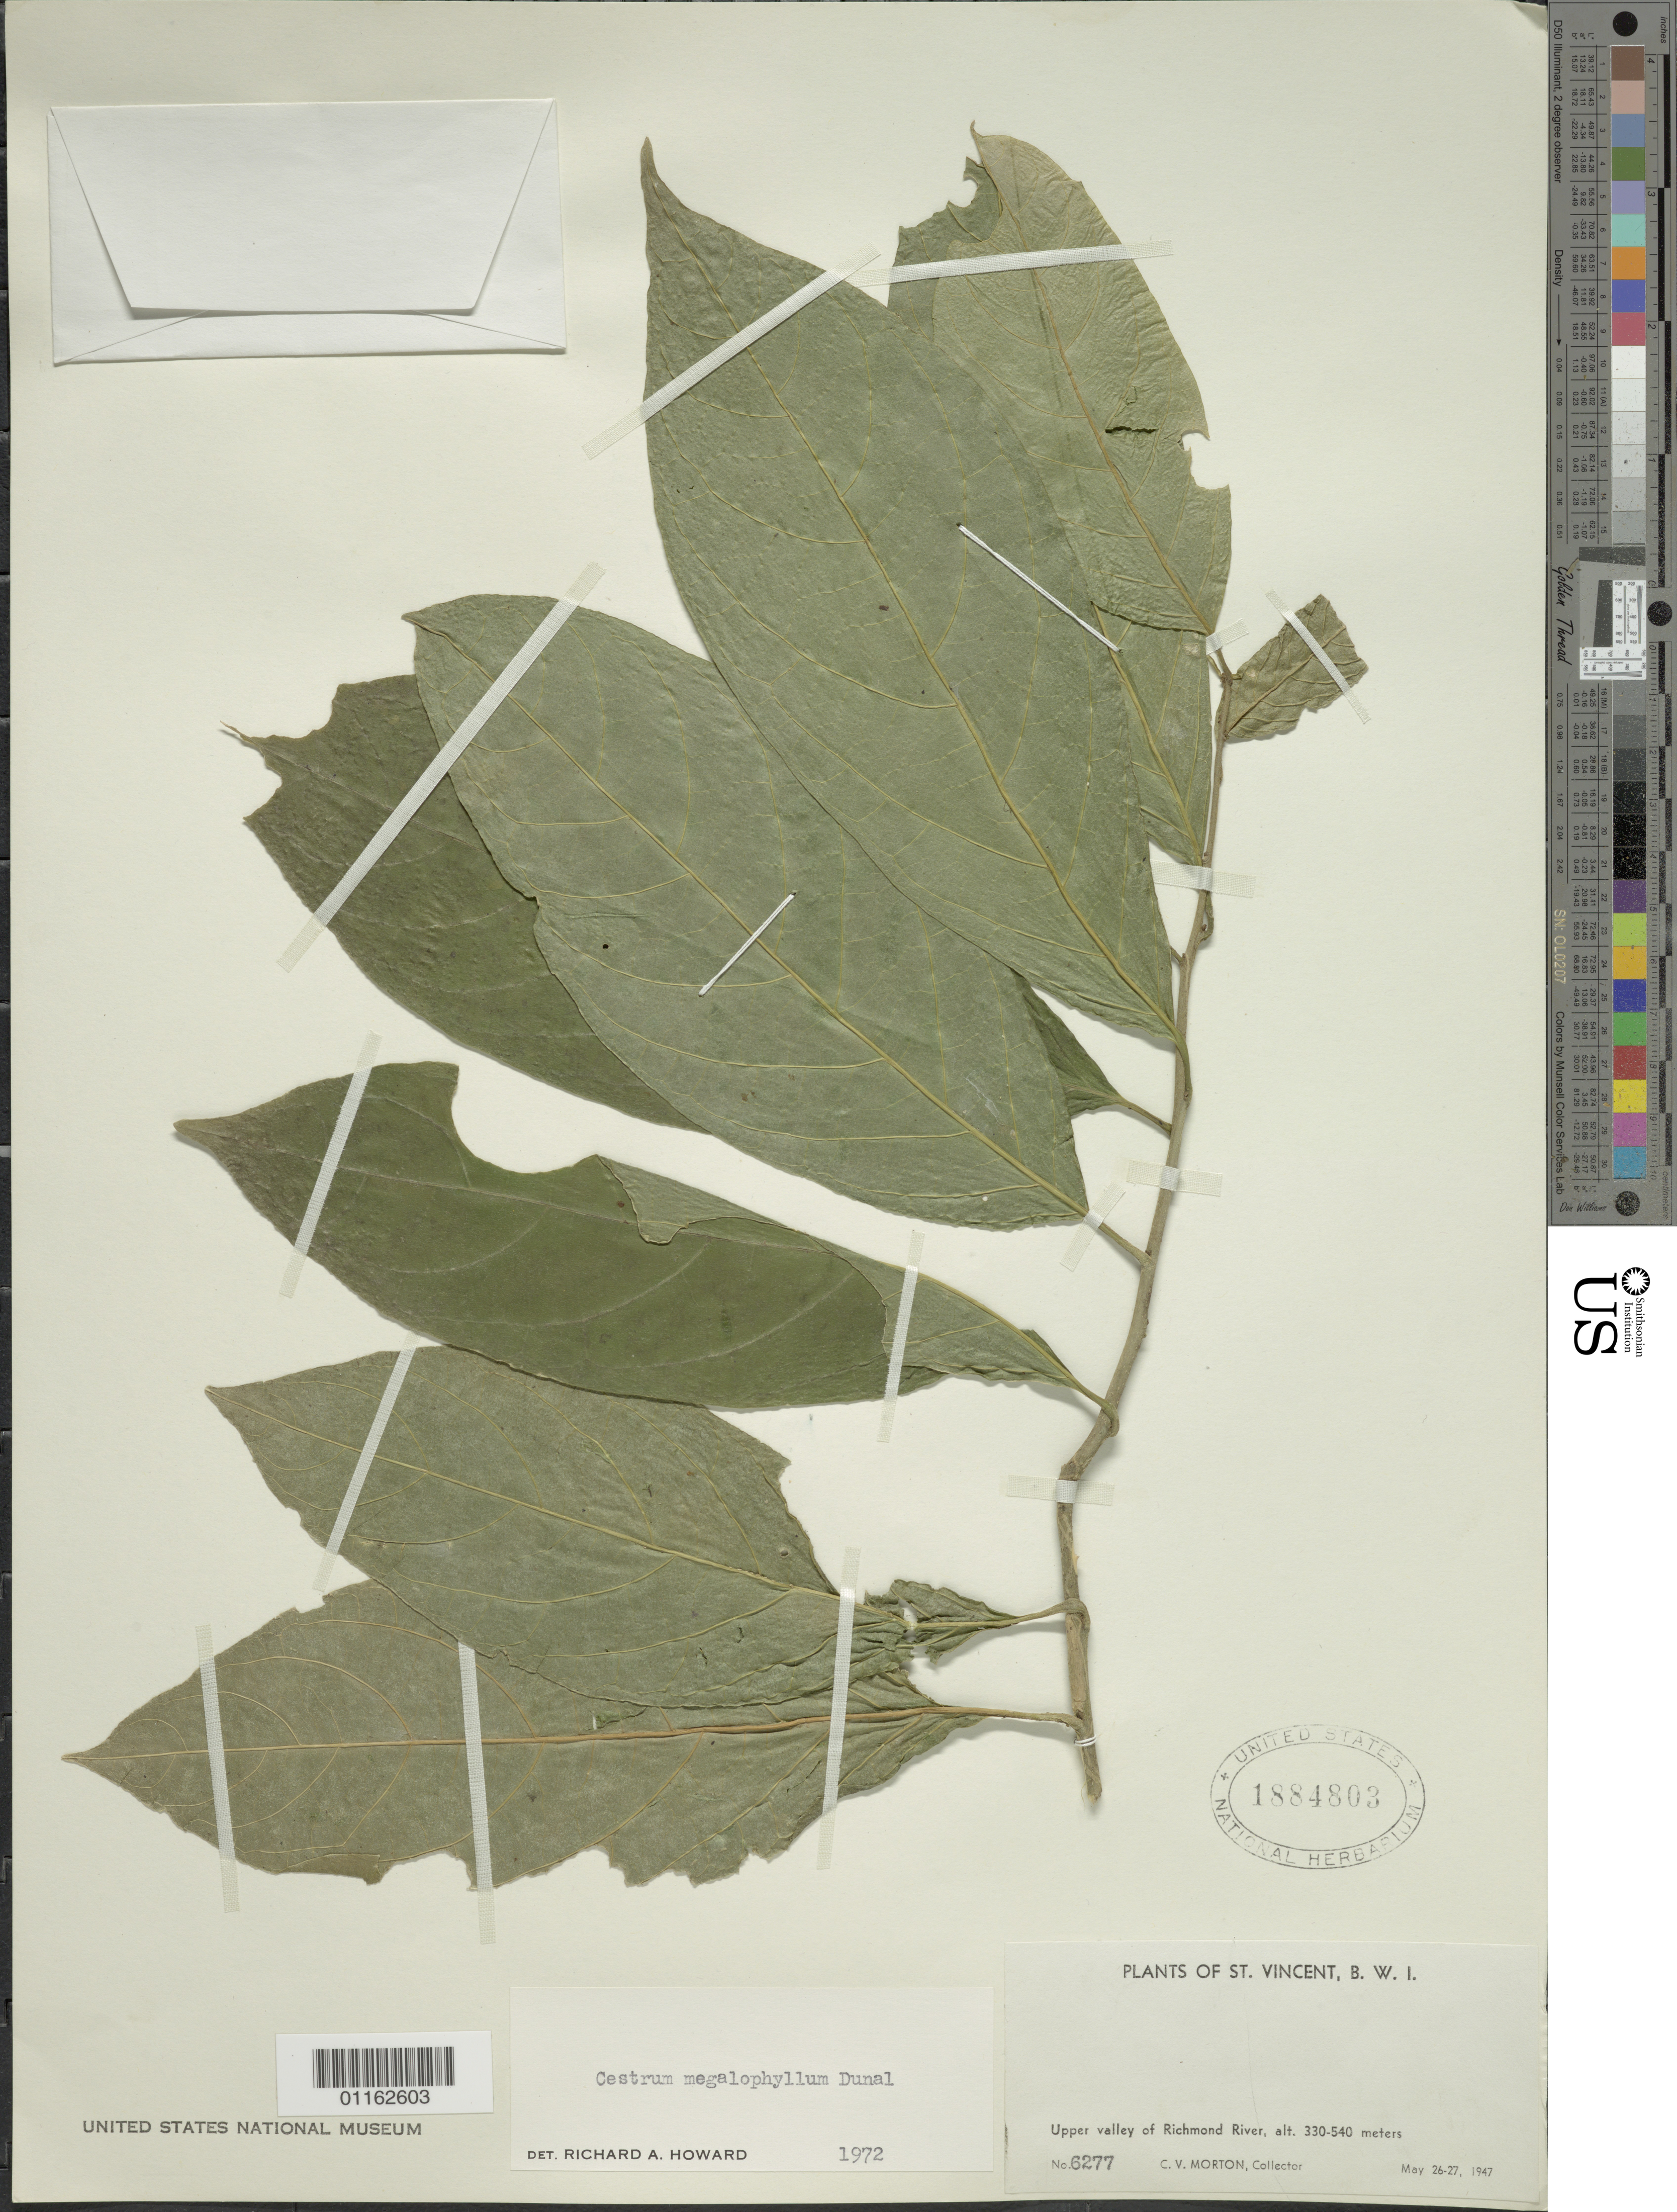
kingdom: Plantae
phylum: Tracheophyta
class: Magnoliopsida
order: Solanales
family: Solanaceae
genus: Cestrum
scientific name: Cestrum megalophyllum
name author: Dunal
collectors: C. V. Morton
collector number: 6277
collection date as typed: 26 May 1947 to 27 May 1947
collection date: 1947-05-26/1947-05-27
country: St. Vincent - Grenadines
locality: Upper valley of Richmond river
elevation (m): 330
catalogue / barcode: US 1884803